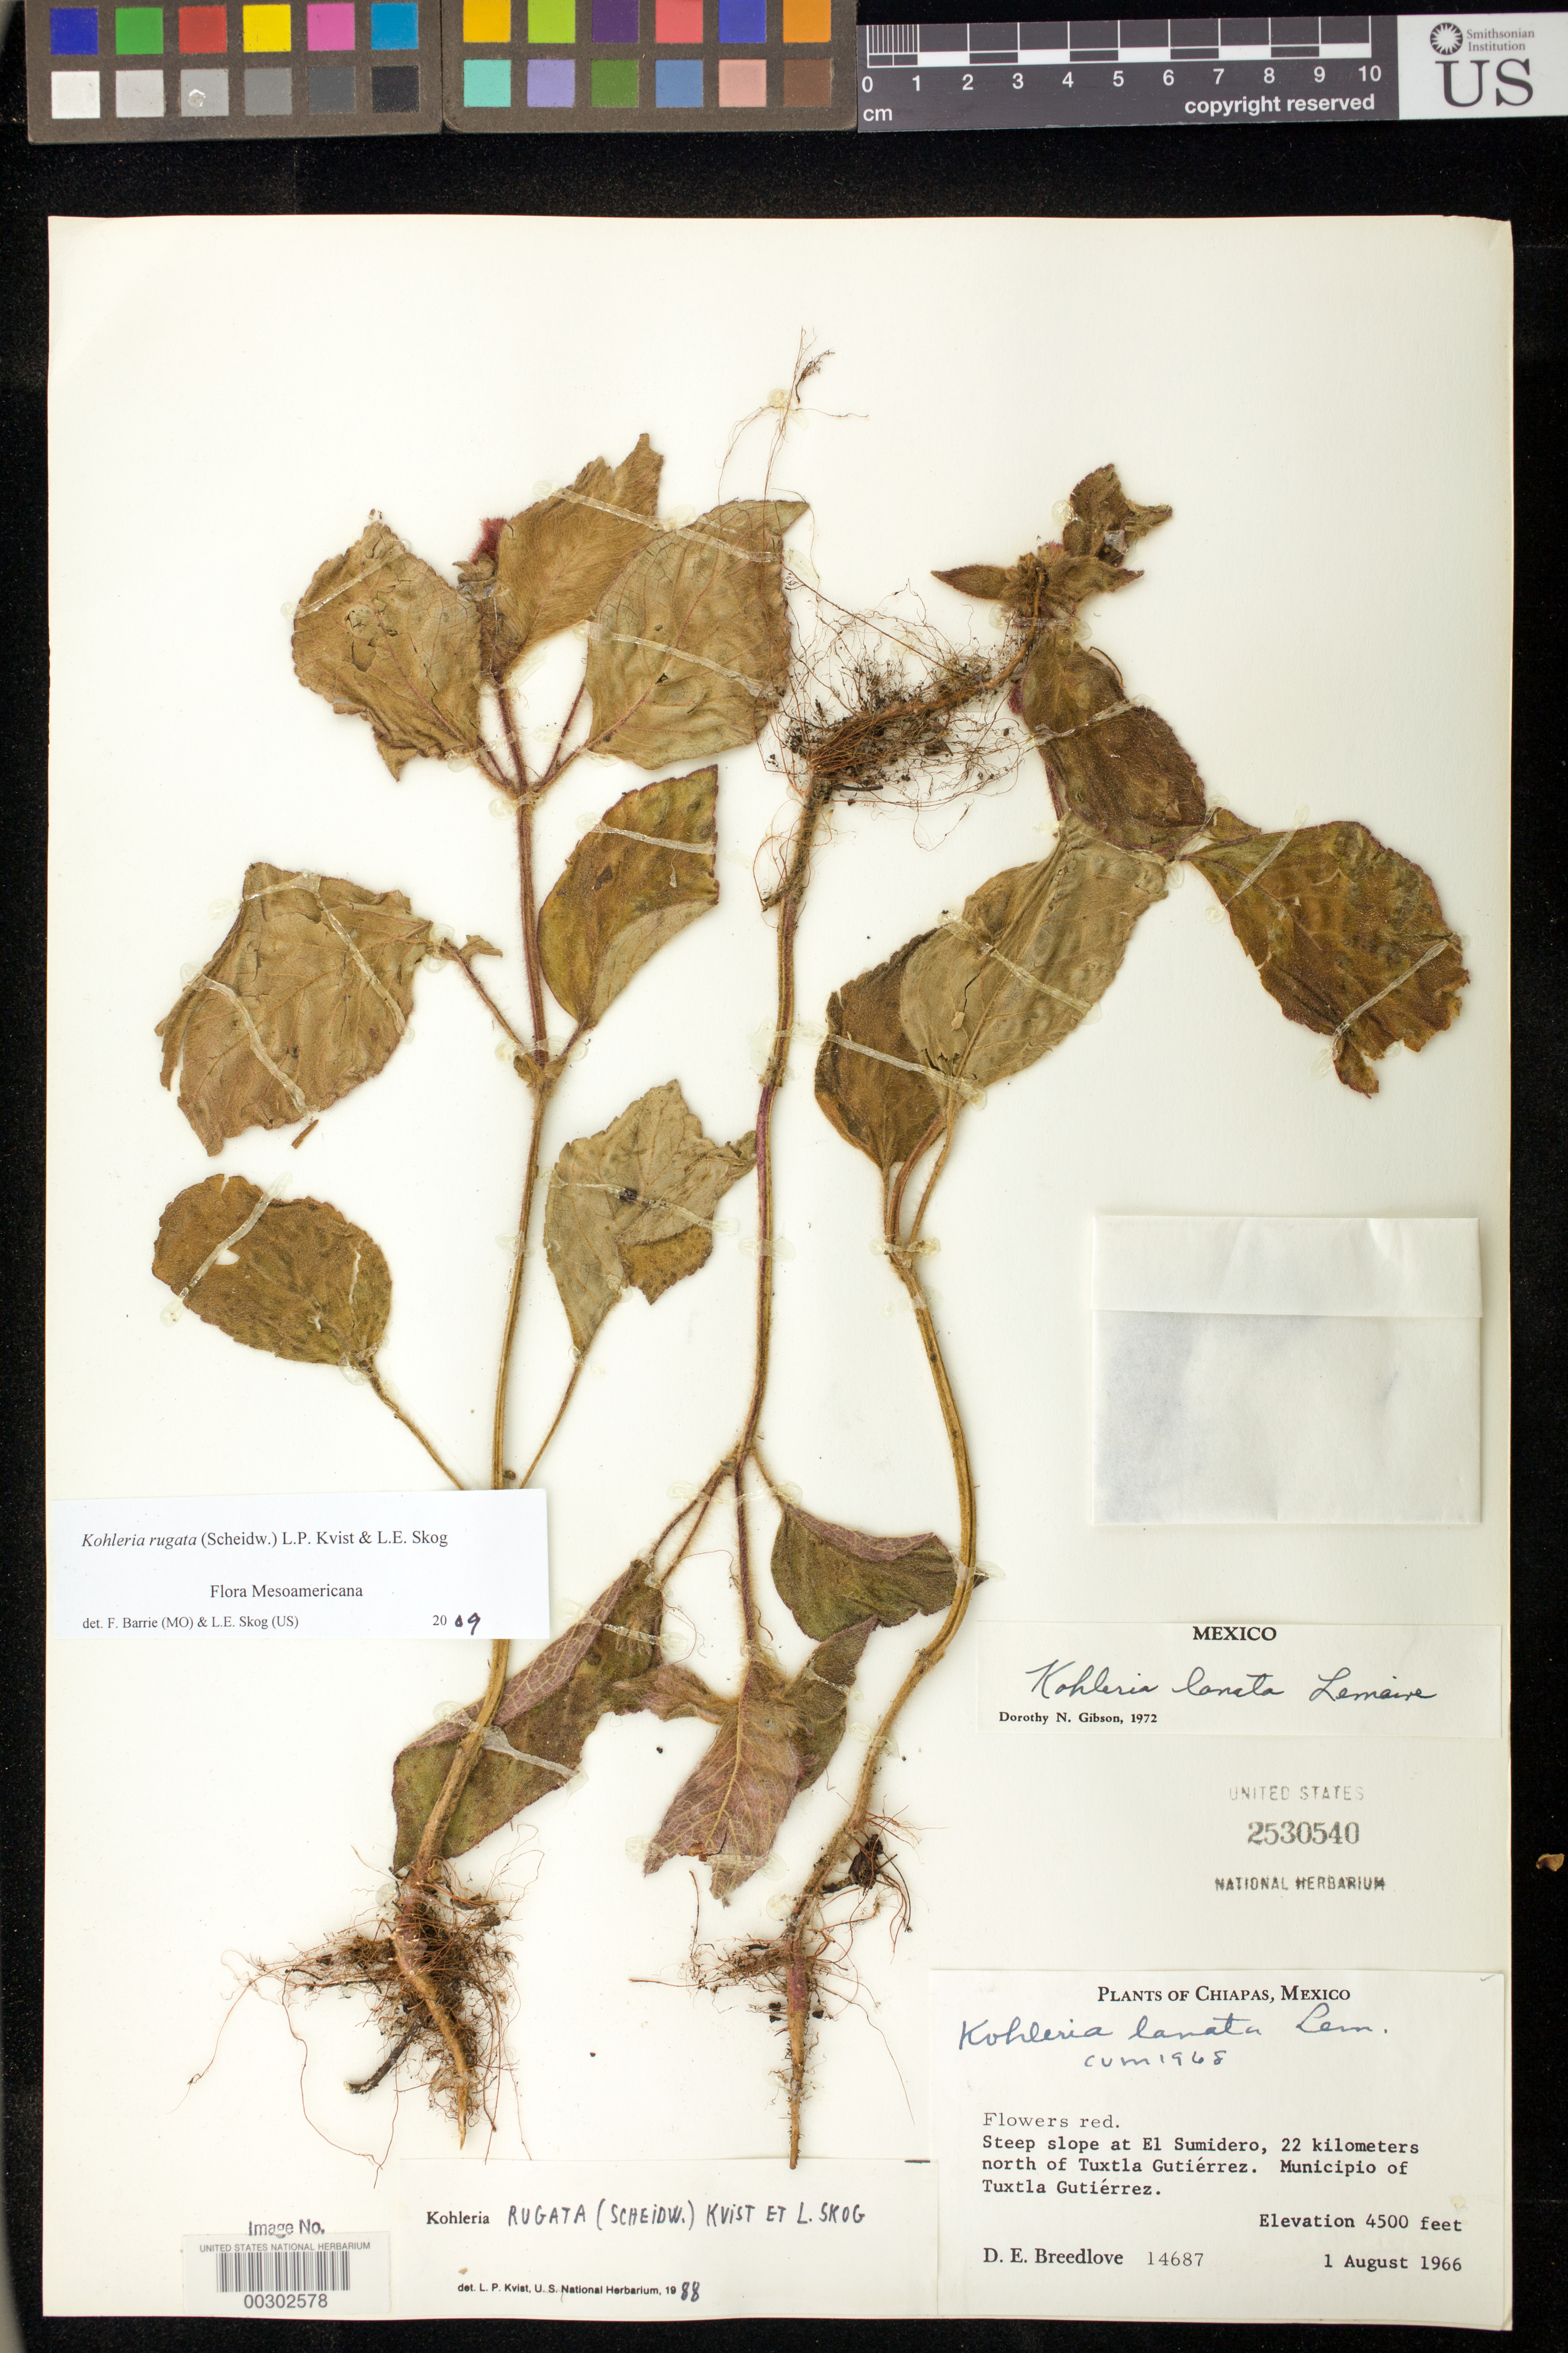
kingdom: Plantae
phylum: Tracheophyta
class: Magnoliopsida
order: Lamiales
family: Gesneriaceae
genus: Kohleria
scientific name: Kohleria rugata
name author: (Scheidw.) L.P. Kvist & L.E. Skog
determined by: Skog, Laurence E.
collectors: D. E. Breedlove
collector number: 14687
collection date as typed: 01 Aug 1966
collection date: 1966-08-01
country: Mexico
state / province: Chiapas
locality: Steep slope at El Sumidero, 22 km N of Tuxtla Gutierrez, Mun. of Tuxtla Gutierrez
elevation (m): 1372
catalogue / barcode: US 2530540